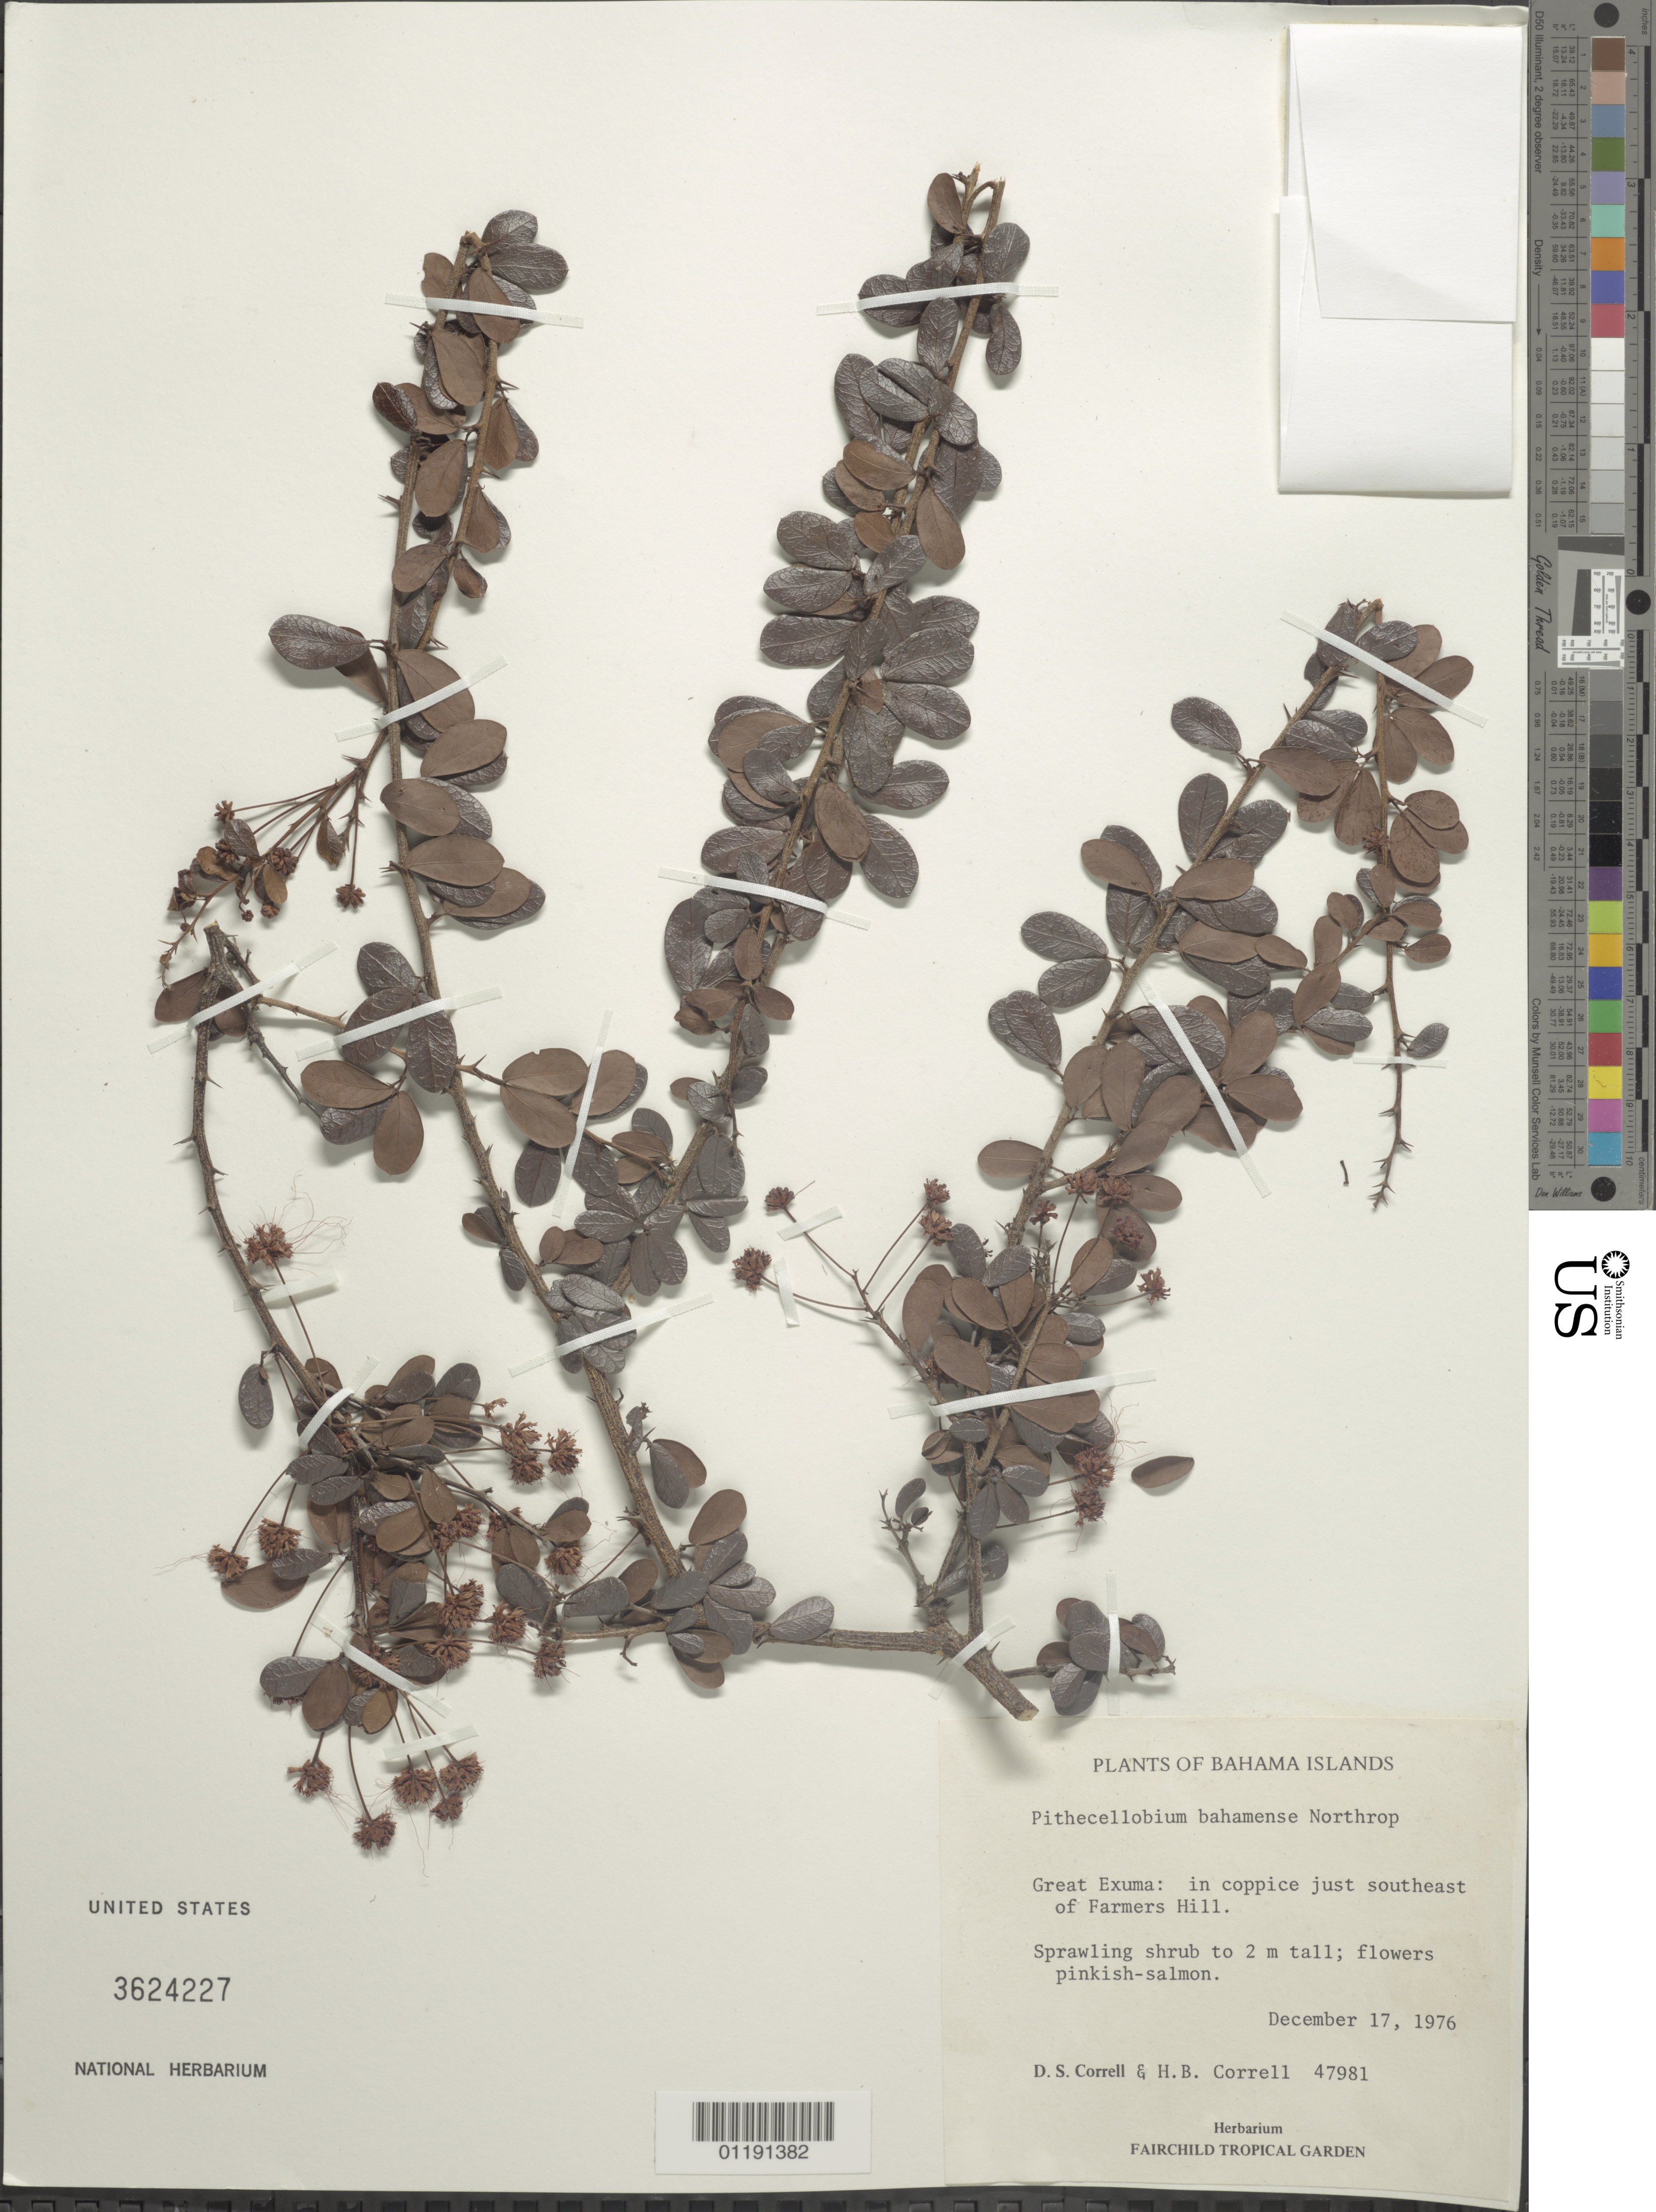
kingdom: Plantae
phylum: Tracheophyta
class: Magnoliopsida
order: Fabales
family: Fabaceae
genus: Pithecellobium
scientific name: Pithecellobium bahamense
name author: Northr.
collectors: D. S. Correll & H. Correll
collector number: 47981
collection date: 1976-12-17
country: Bahamas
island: Great Exuma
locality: In coppice just SE of Farmers Hill.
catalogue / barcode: US 3624227